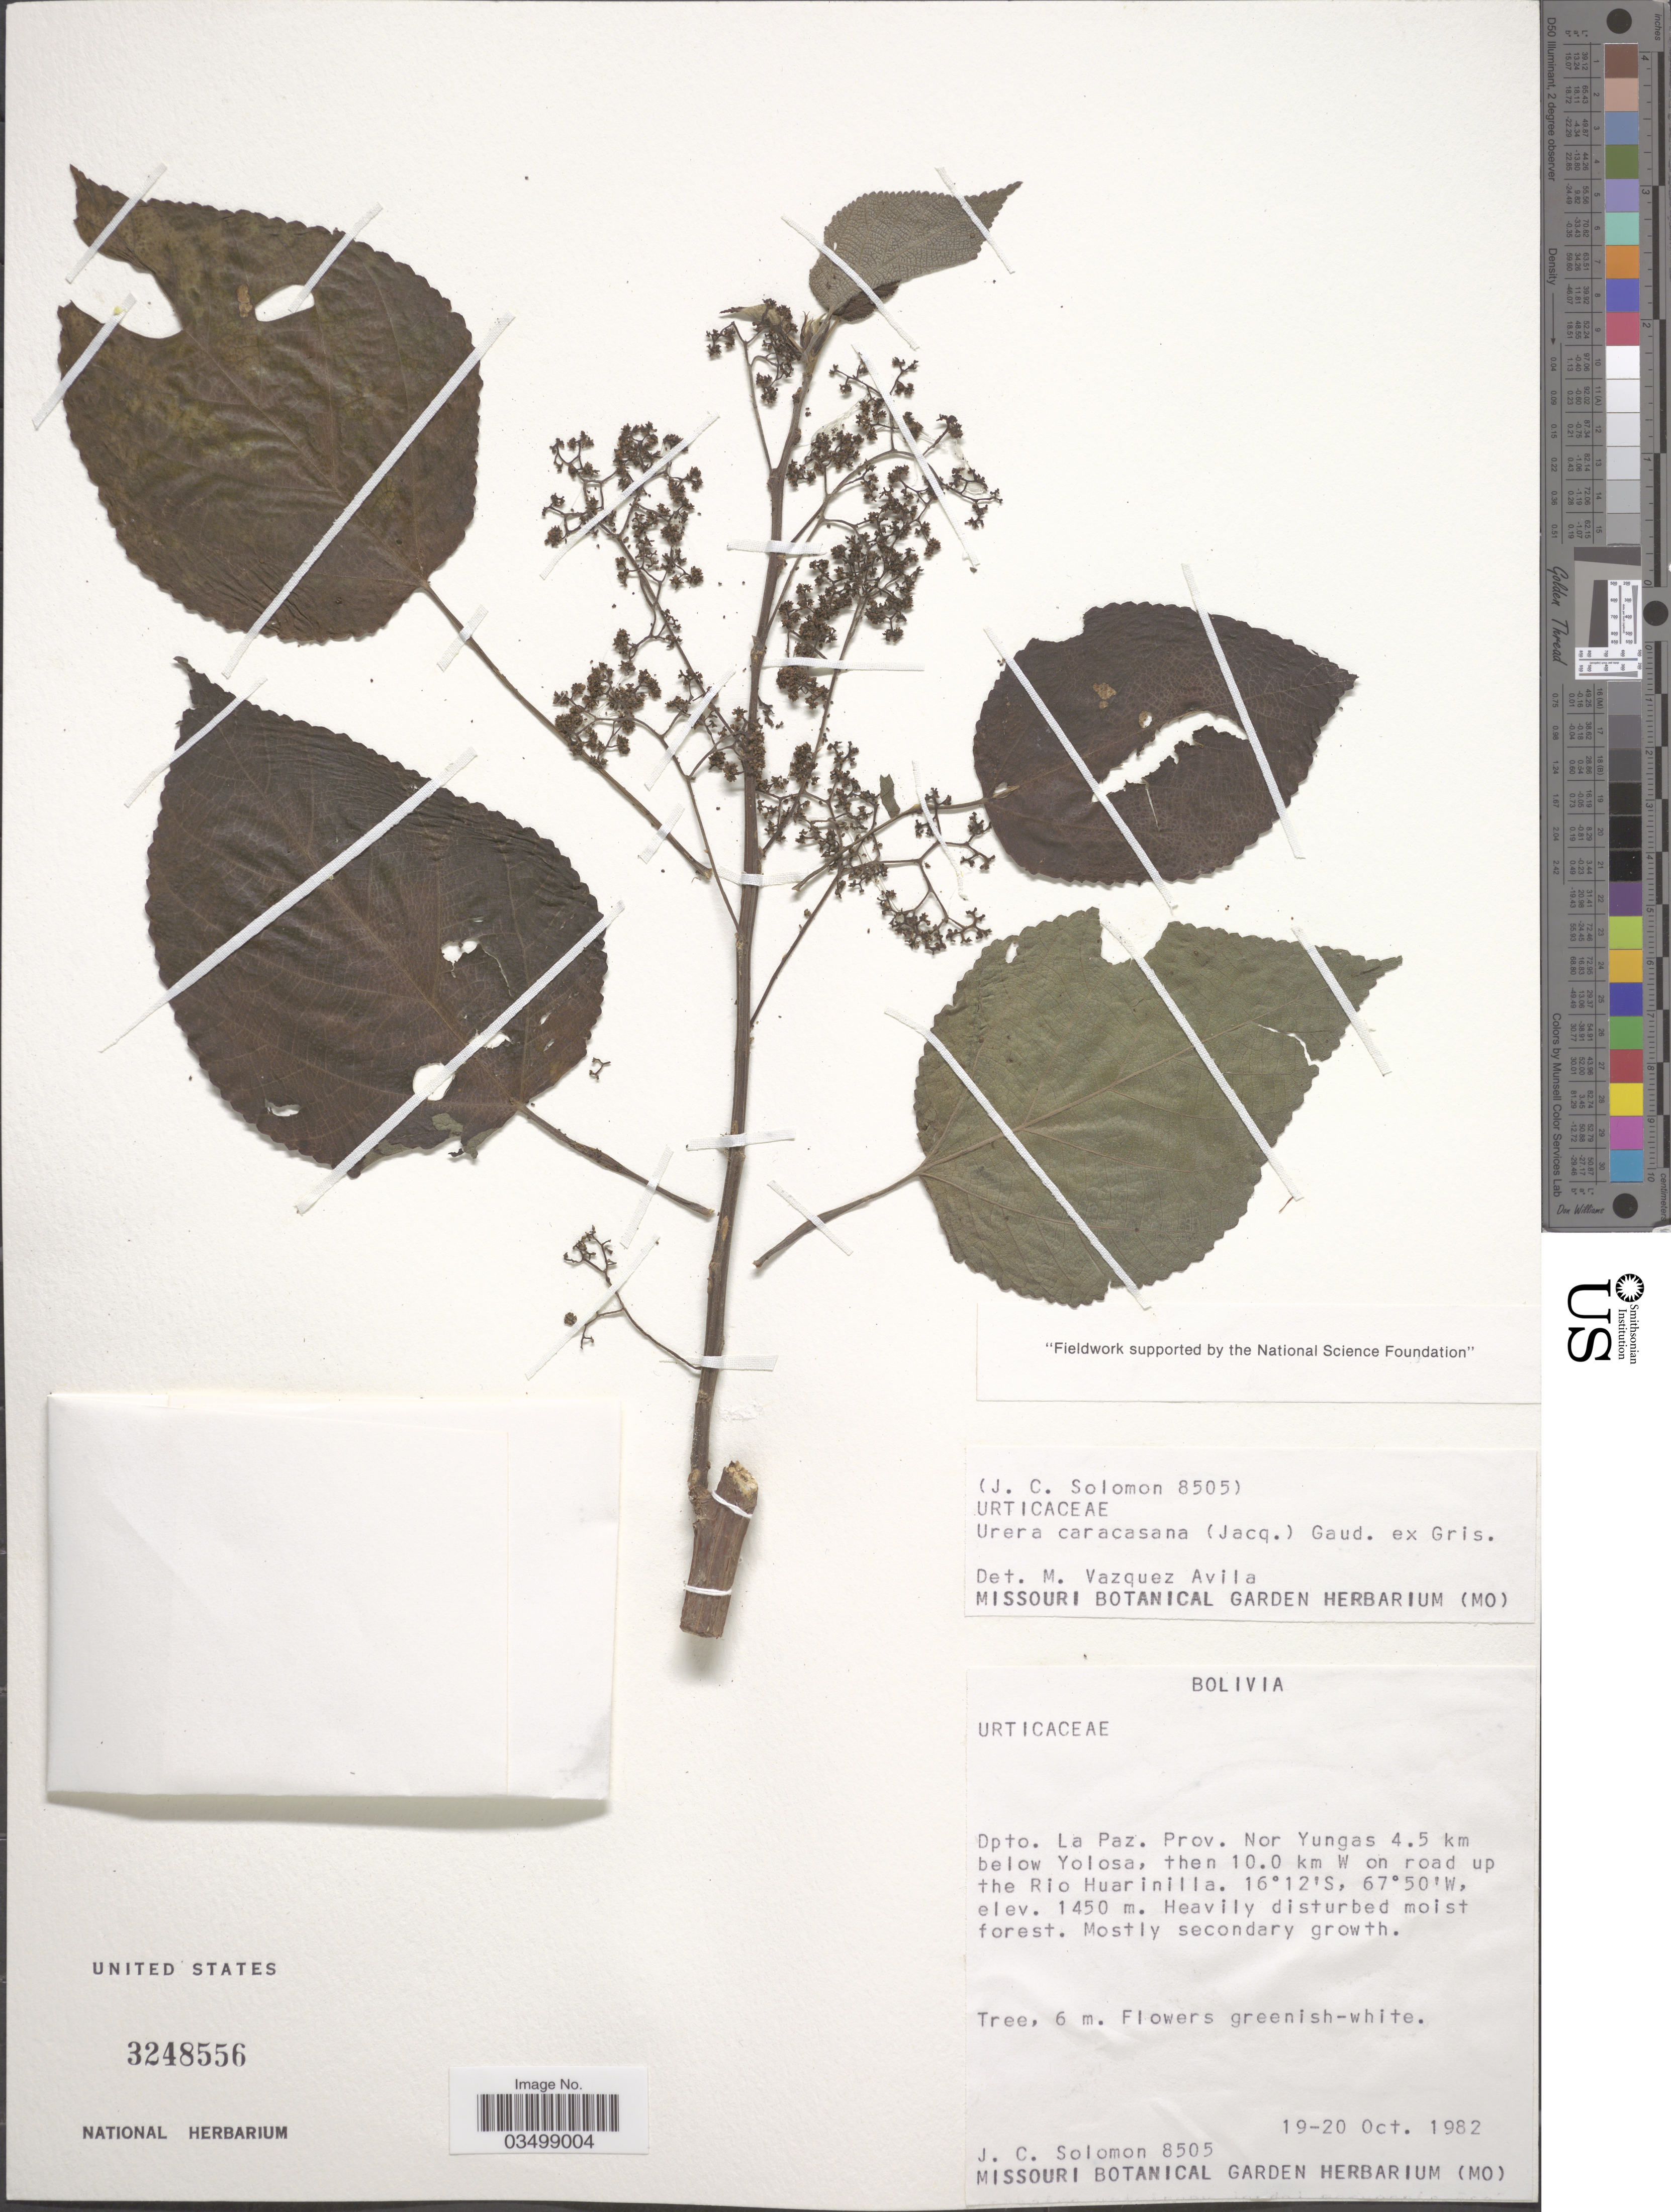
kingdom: Plantae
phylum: Tracheophyta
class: Magnoliopsida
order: Rosales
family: Urticaceae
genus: Urera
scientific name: Urera caracasana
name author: (Jacq.) Gaudich. ex Griseb.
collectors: J. C. Solomon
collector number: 8505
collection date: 1982-10-19/1982-10-20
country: Bolivia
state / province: La Paz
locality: Dpto. La Paz. Prov. Nor Yungas 4.5 km below Yolosa, then 10.0 km W on road up the Rio Huarinilla.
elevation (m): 1450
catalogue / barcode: US 3248556